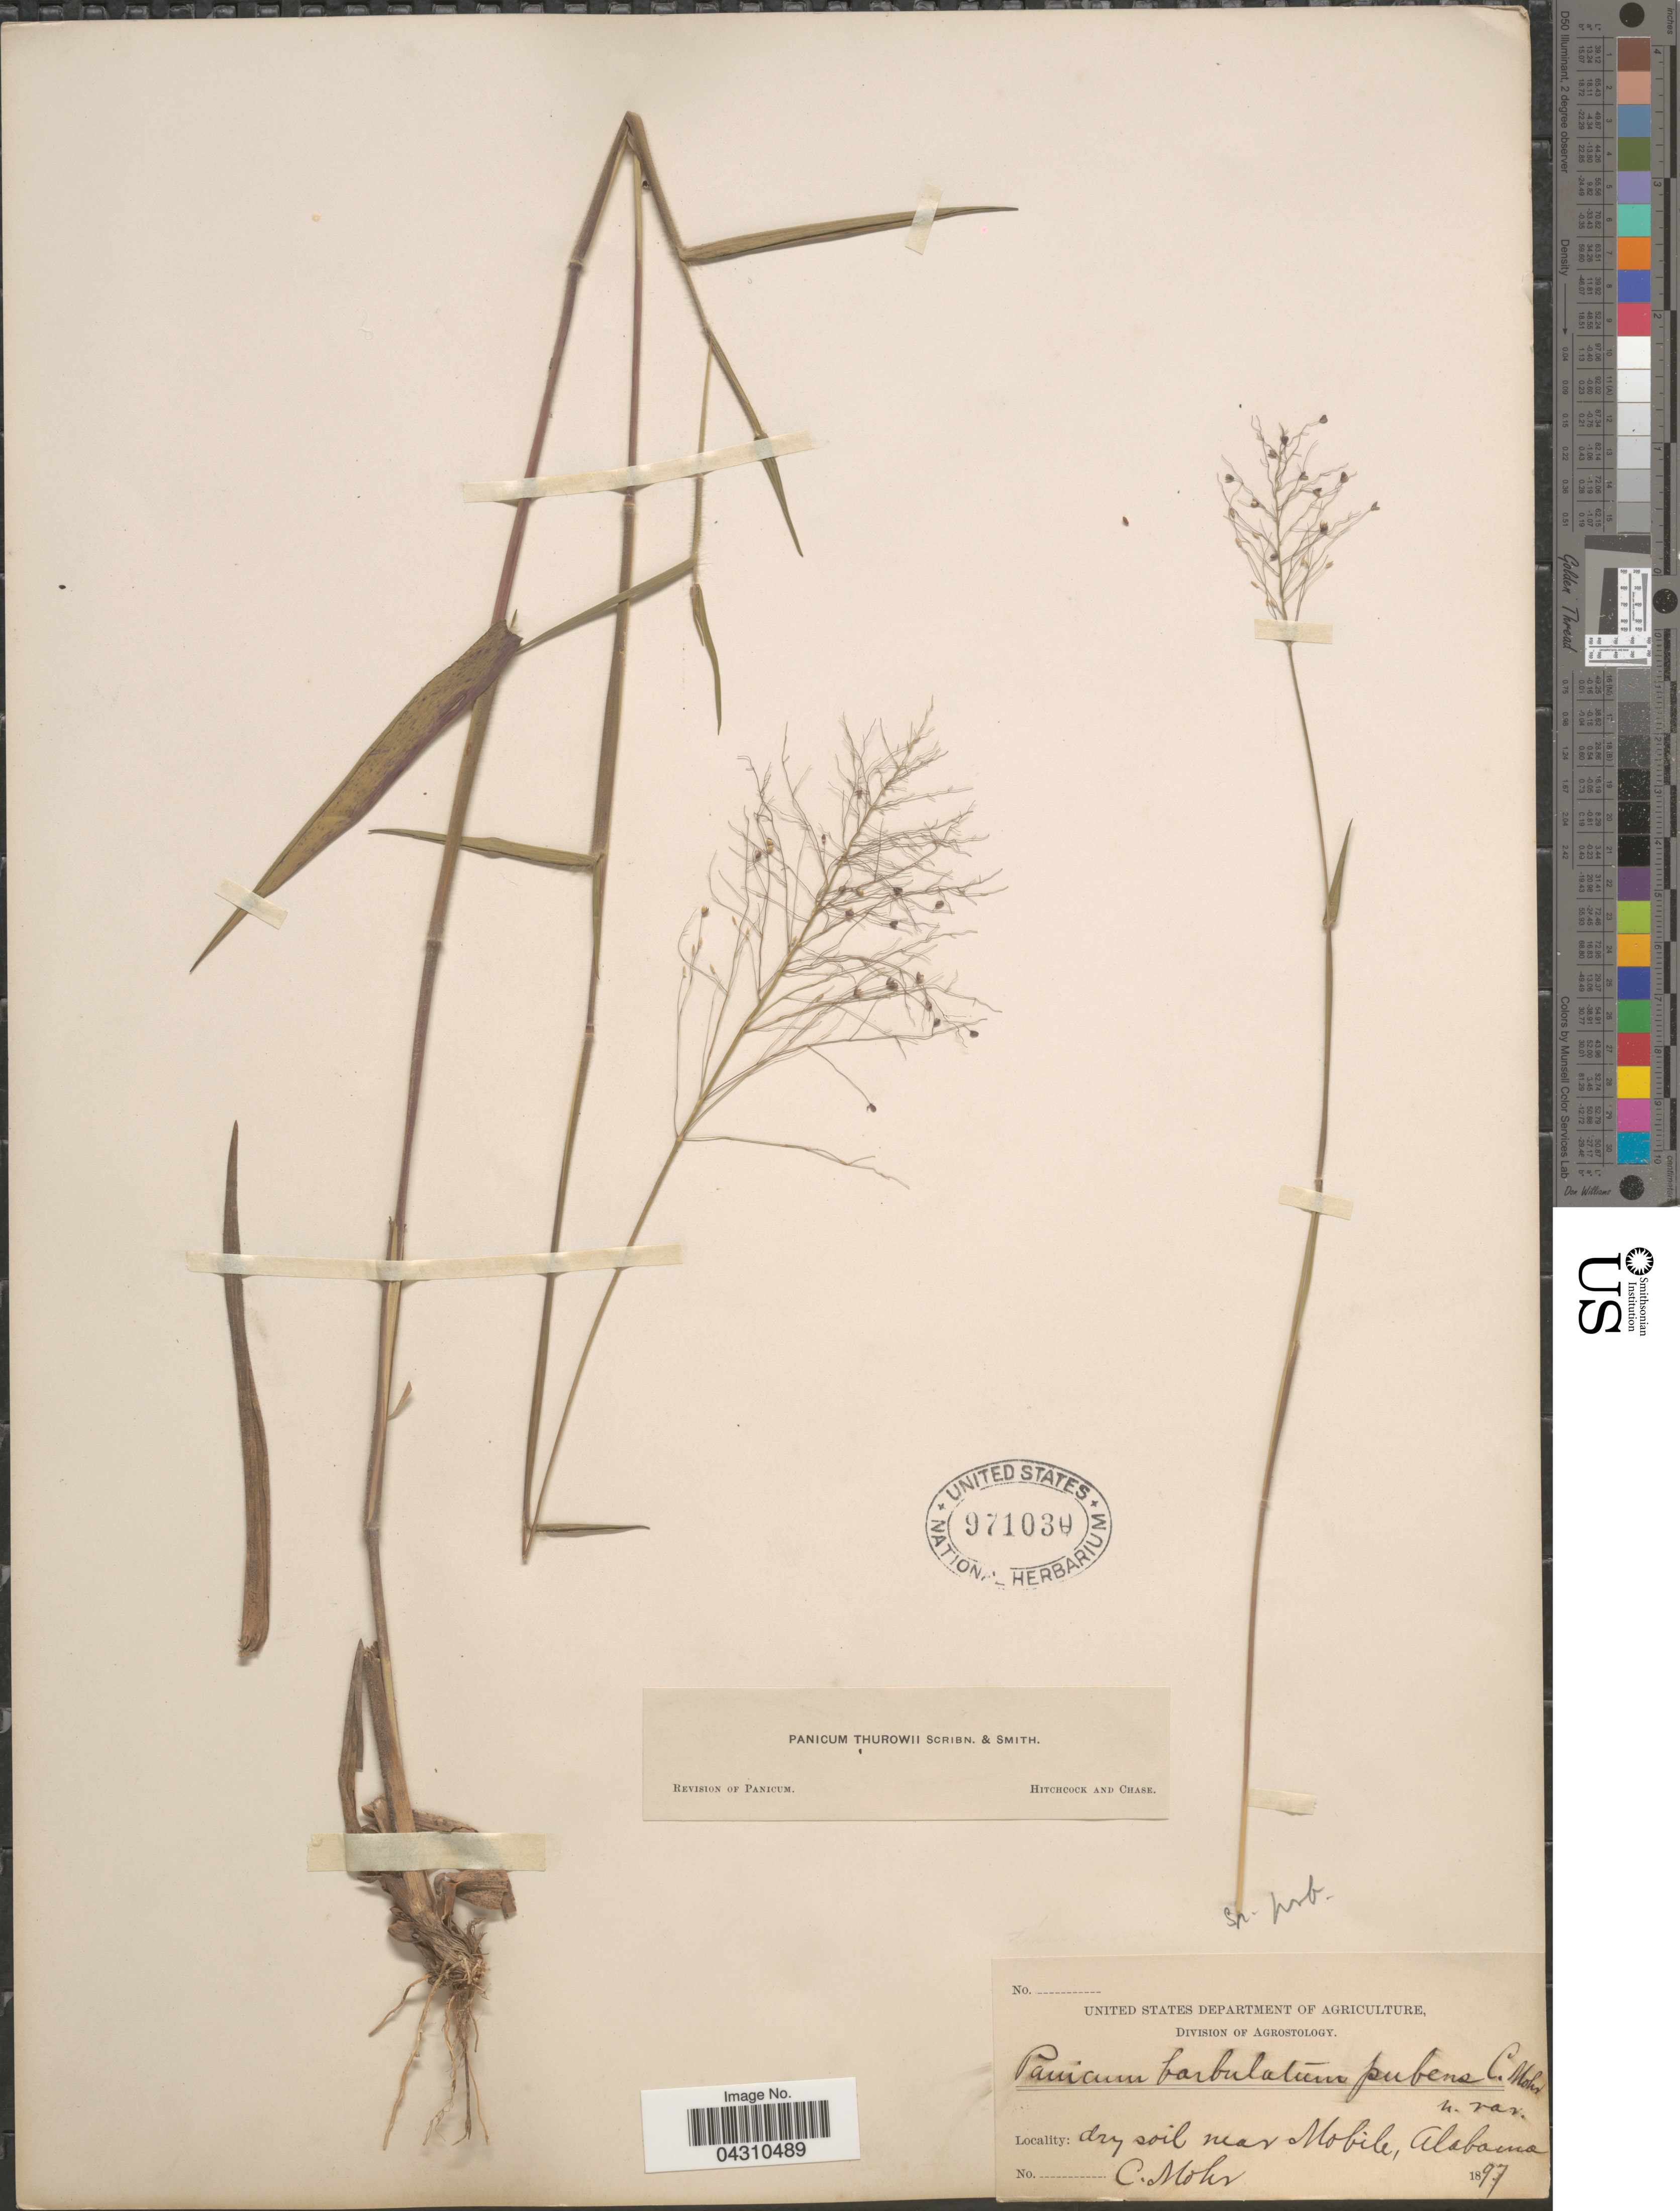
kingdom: Plantae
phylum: Tracheophyta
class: Liliopsida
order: Poales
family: Poaceae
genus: Dichanthelium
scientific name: Dichanthelium acuminatum var. acuminatum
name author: (Sw.) Gould & C.A. Clark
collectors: C. T. Mohr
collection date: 1897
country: United States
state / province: Alabama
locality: Dry soil near Mobile.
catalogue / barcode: US 971030